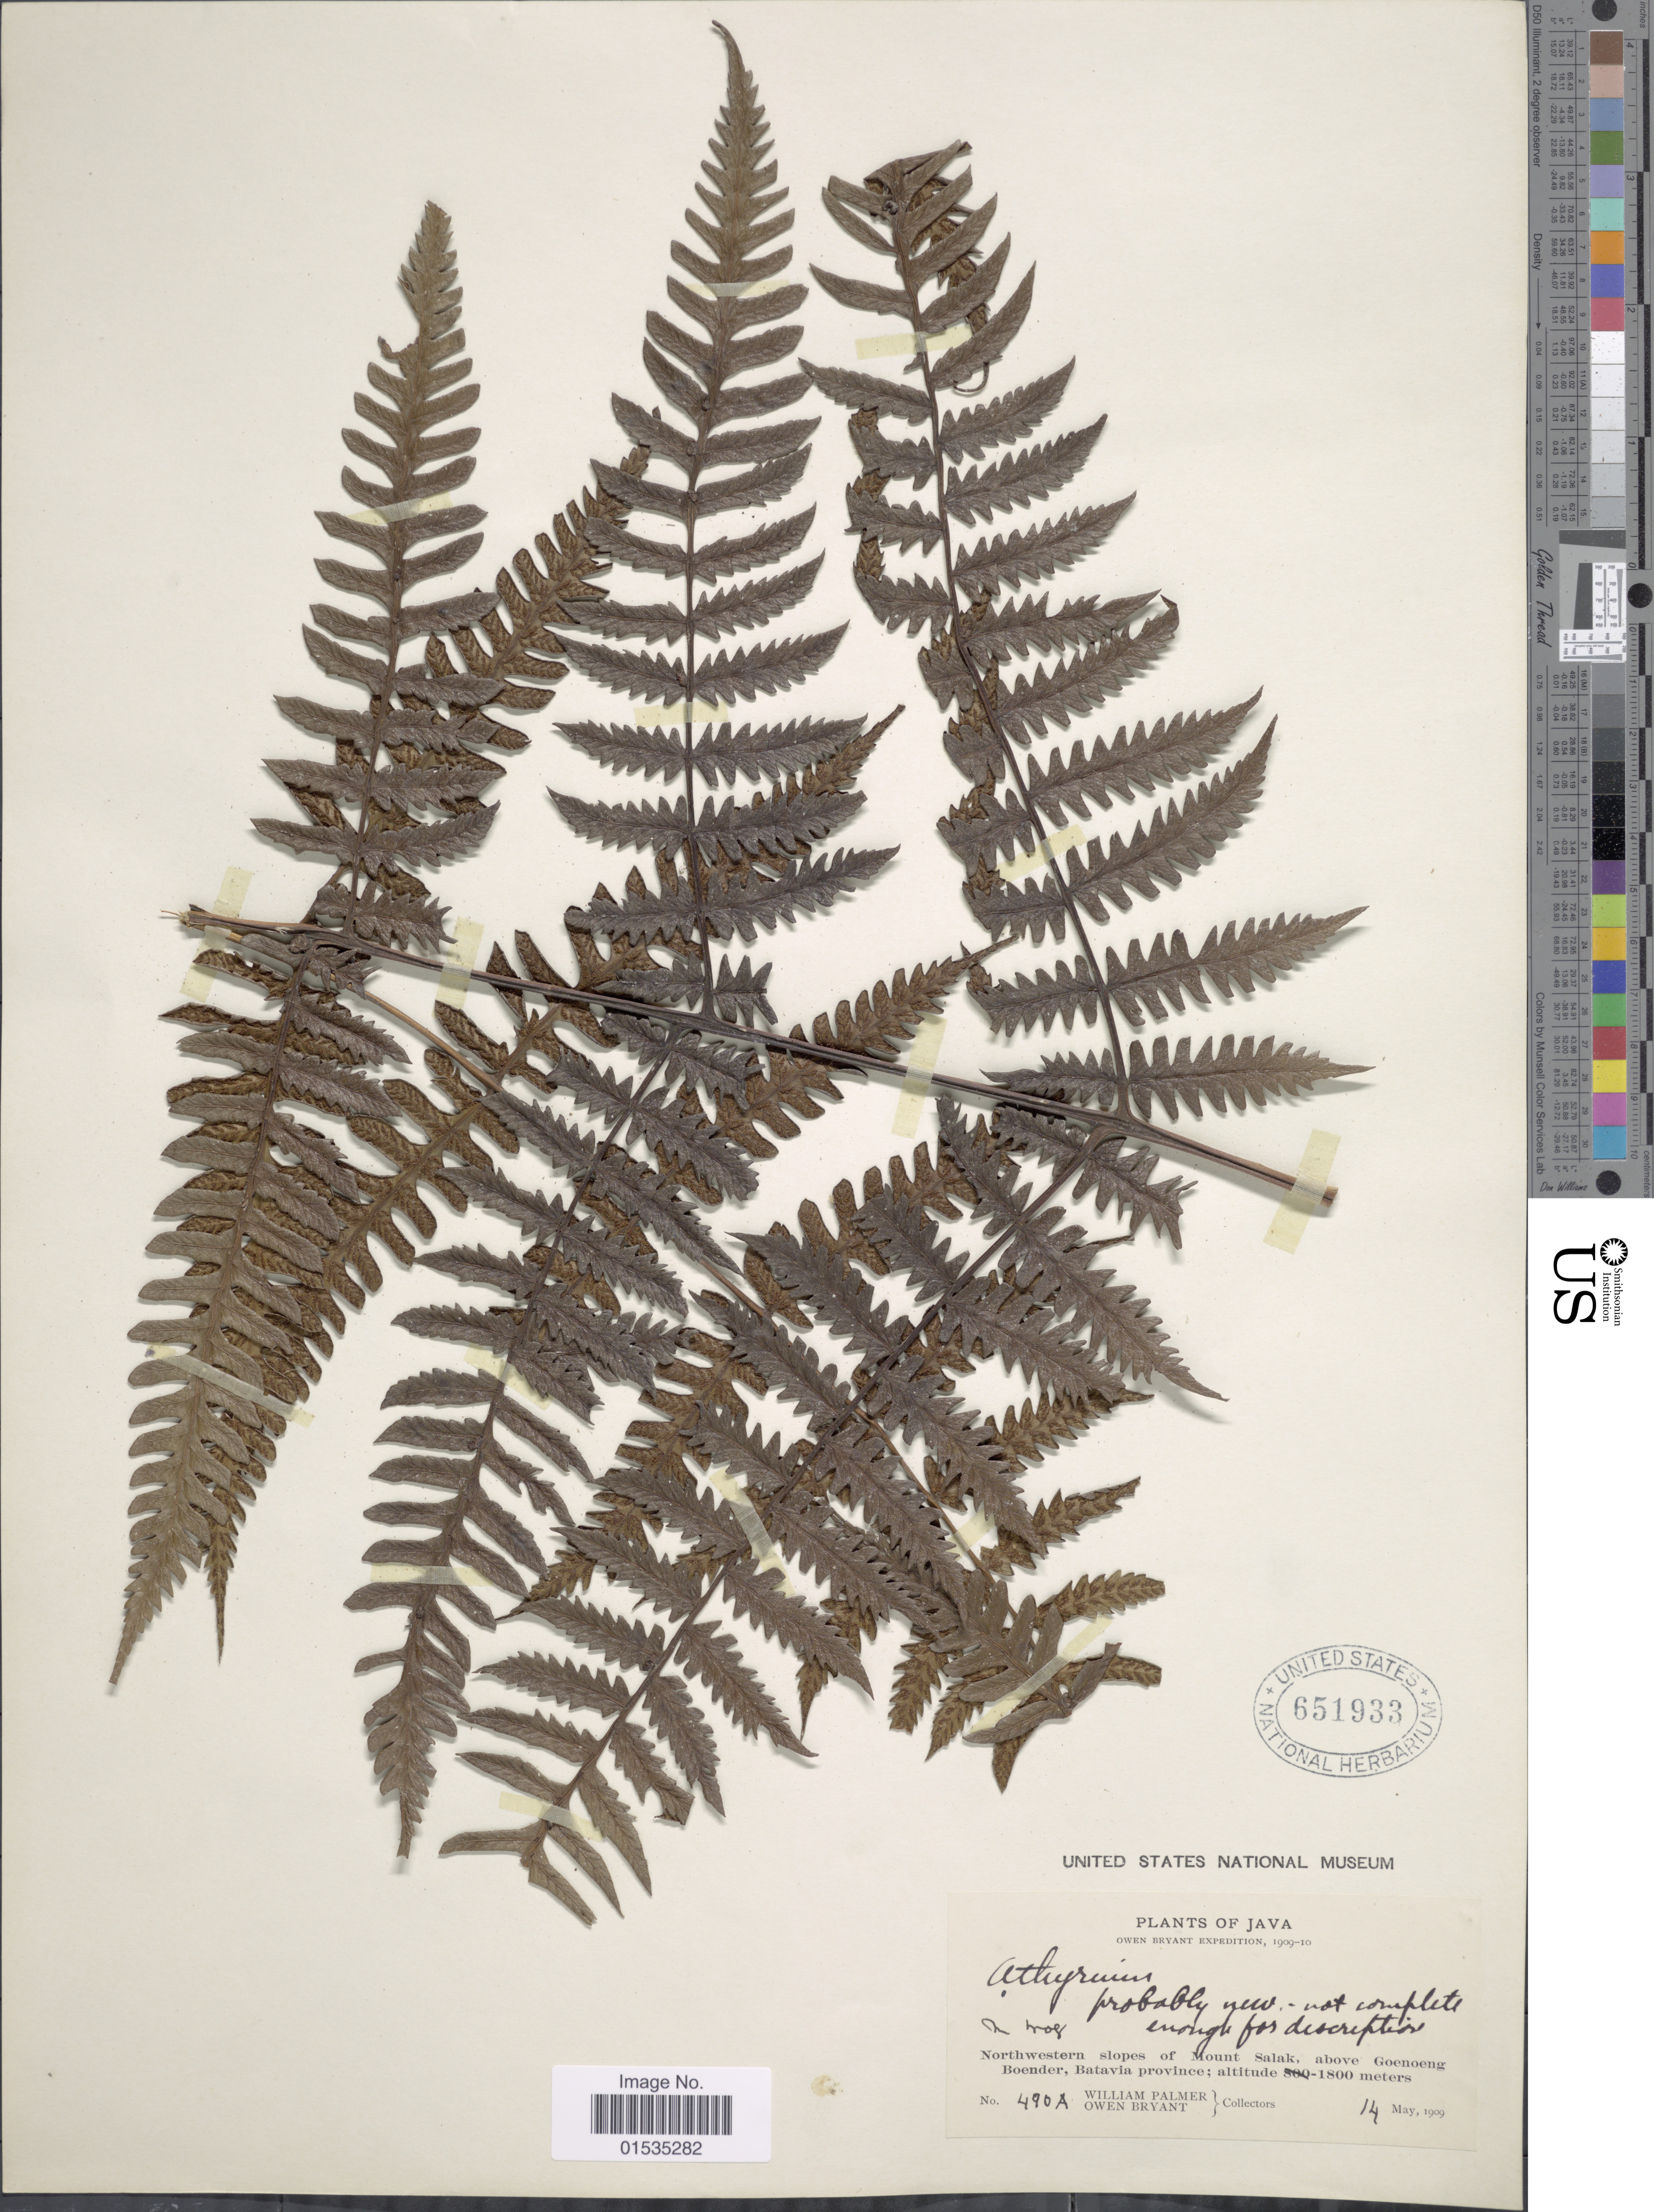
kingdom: Plantae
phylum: Tracheophyta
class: Polypodiopsida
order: Polypodiales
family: Athyriaceae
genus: Diplazium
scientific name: Diplazium sp.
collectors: W. Palmer & O. Bryant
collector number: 490A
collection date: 1909-05-14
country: Indonesia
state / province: Java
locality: Northwestern slopes of Mount Salak, above Goenoeng Boender, Batavia province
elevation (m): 1800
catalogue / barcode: US 651933